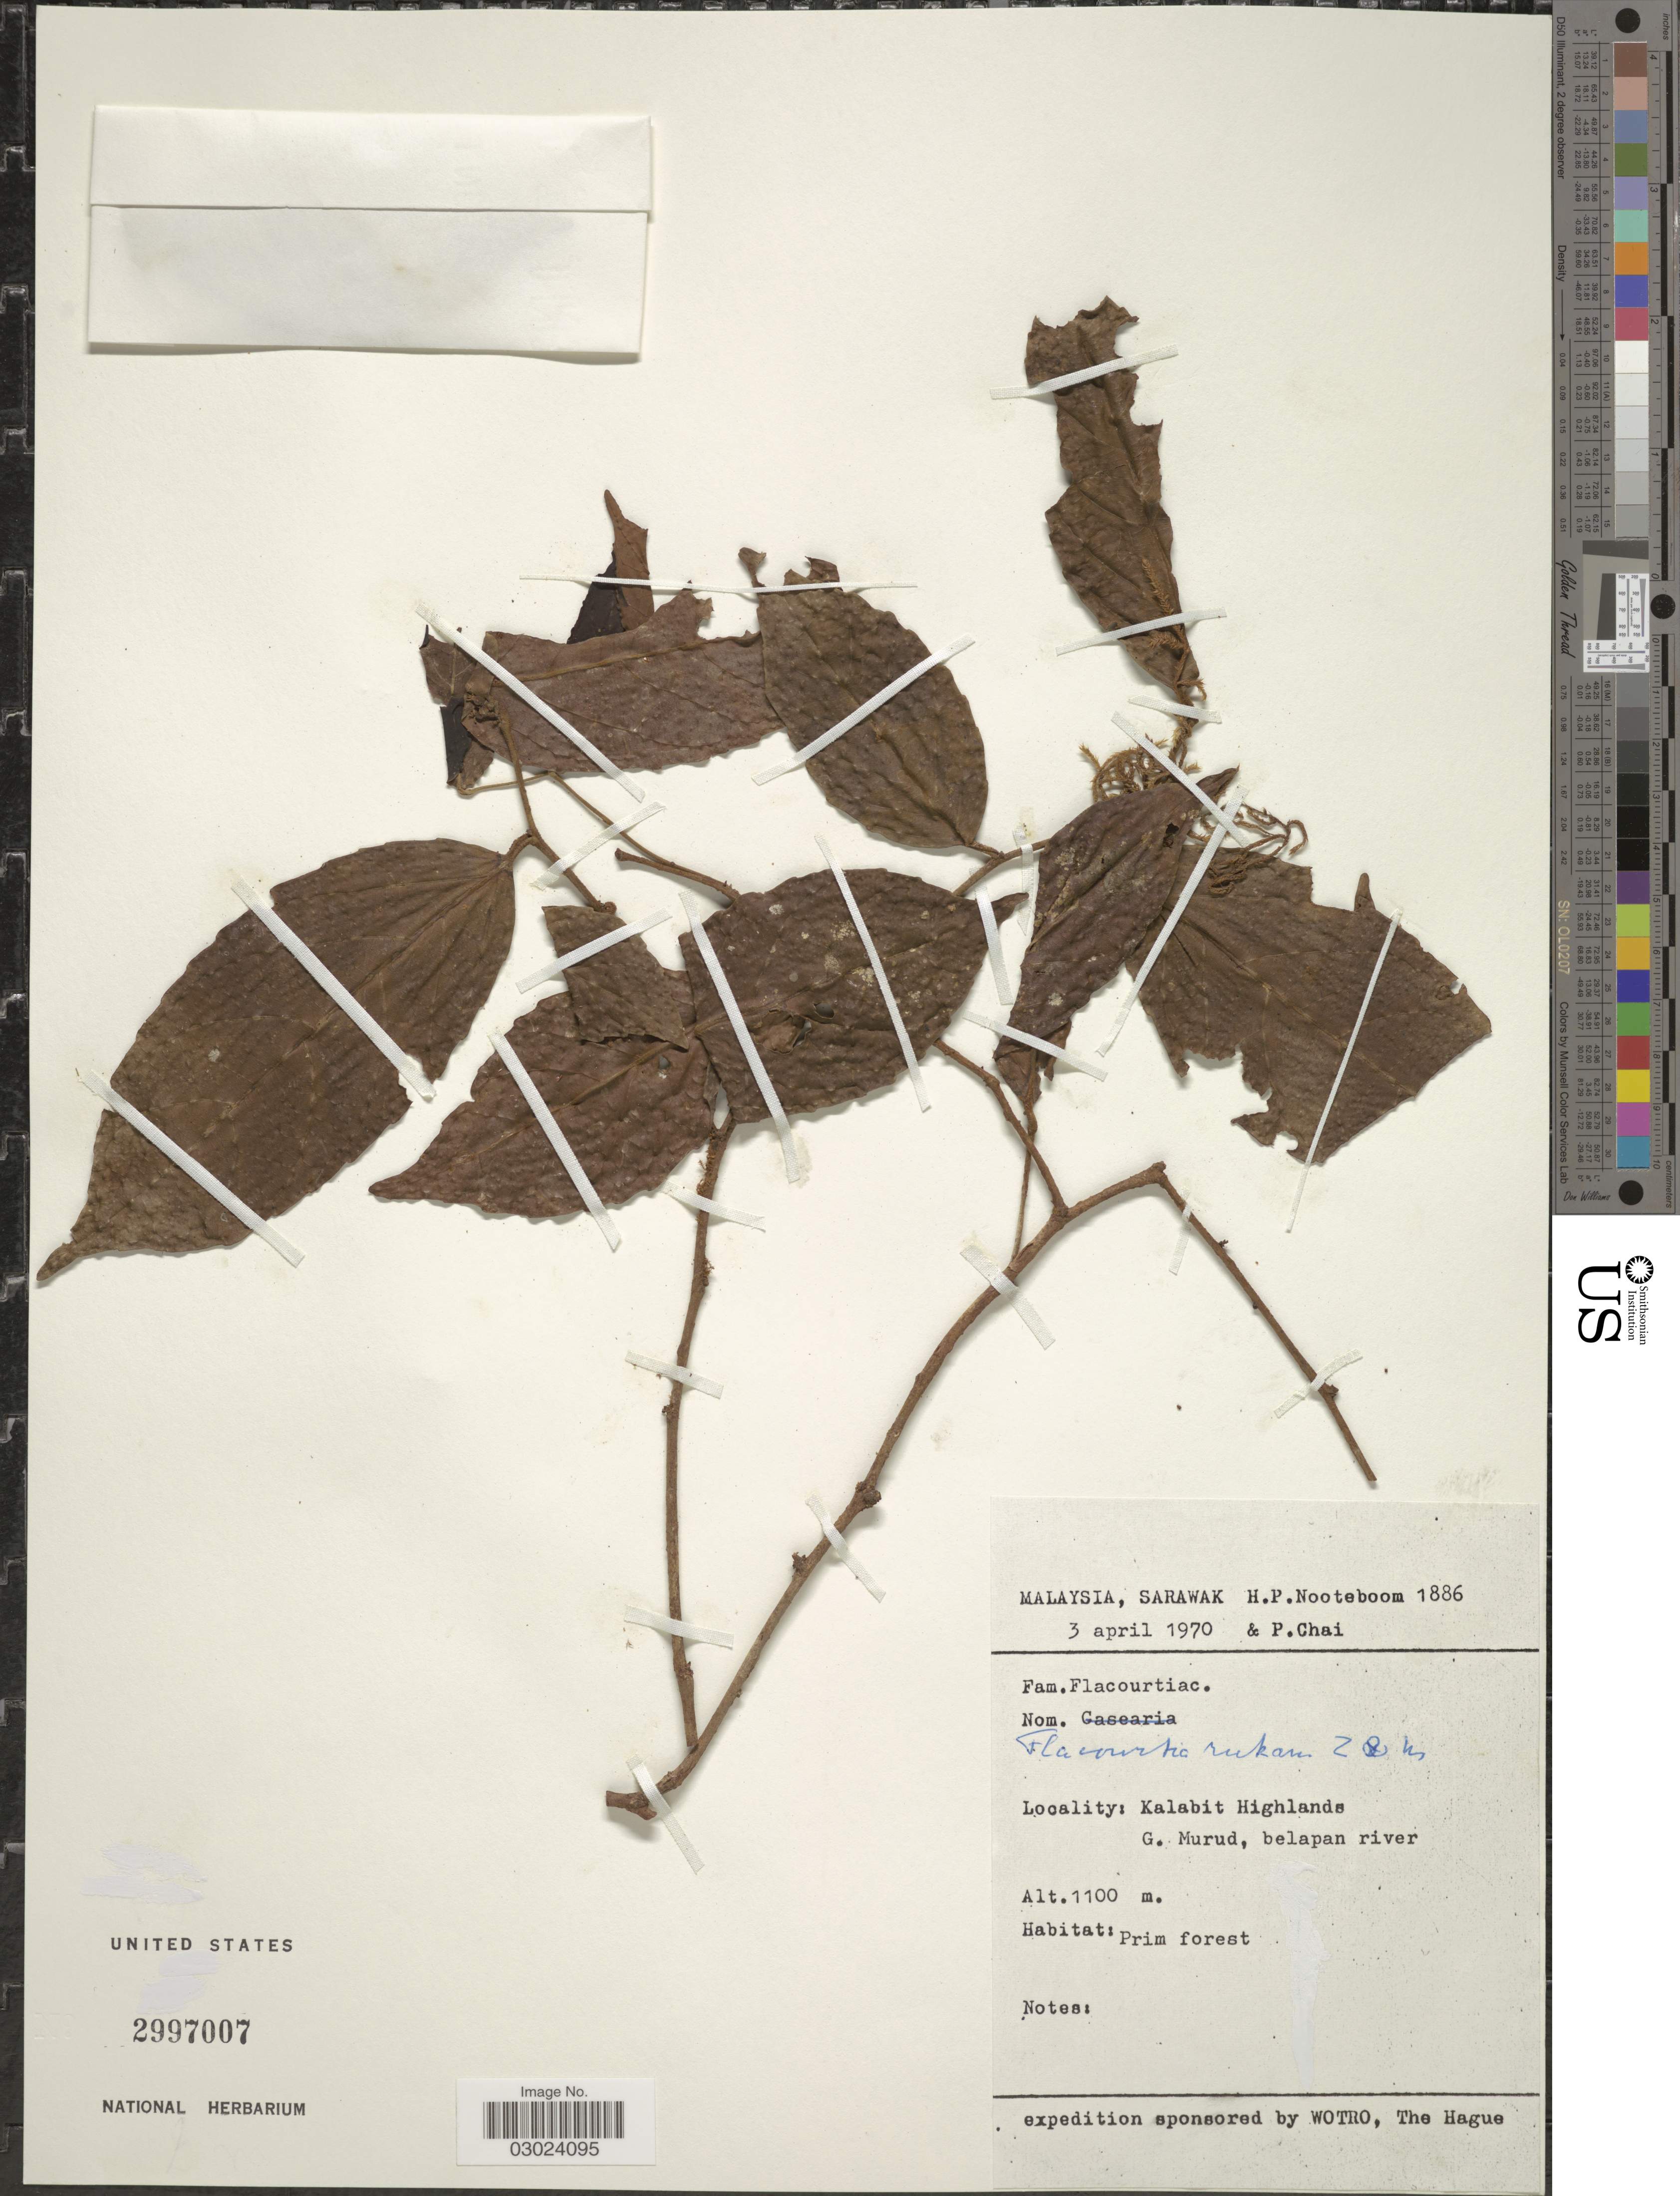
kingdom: Plantae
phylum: Tracheophyta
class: Magnoliopsida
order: Malpighiales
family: Salicaceae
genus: Flacourtia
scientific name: Flacourtia rukam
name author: Zoll. & Moritzi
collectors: H. P. Nooteboom & P. Chai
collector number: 1886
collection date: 1970-04-03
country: Malaysia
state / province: Sarawak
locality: Kalabit Highlands. G. Murud, belapan river.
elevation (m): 1100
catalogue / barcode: US 2997007